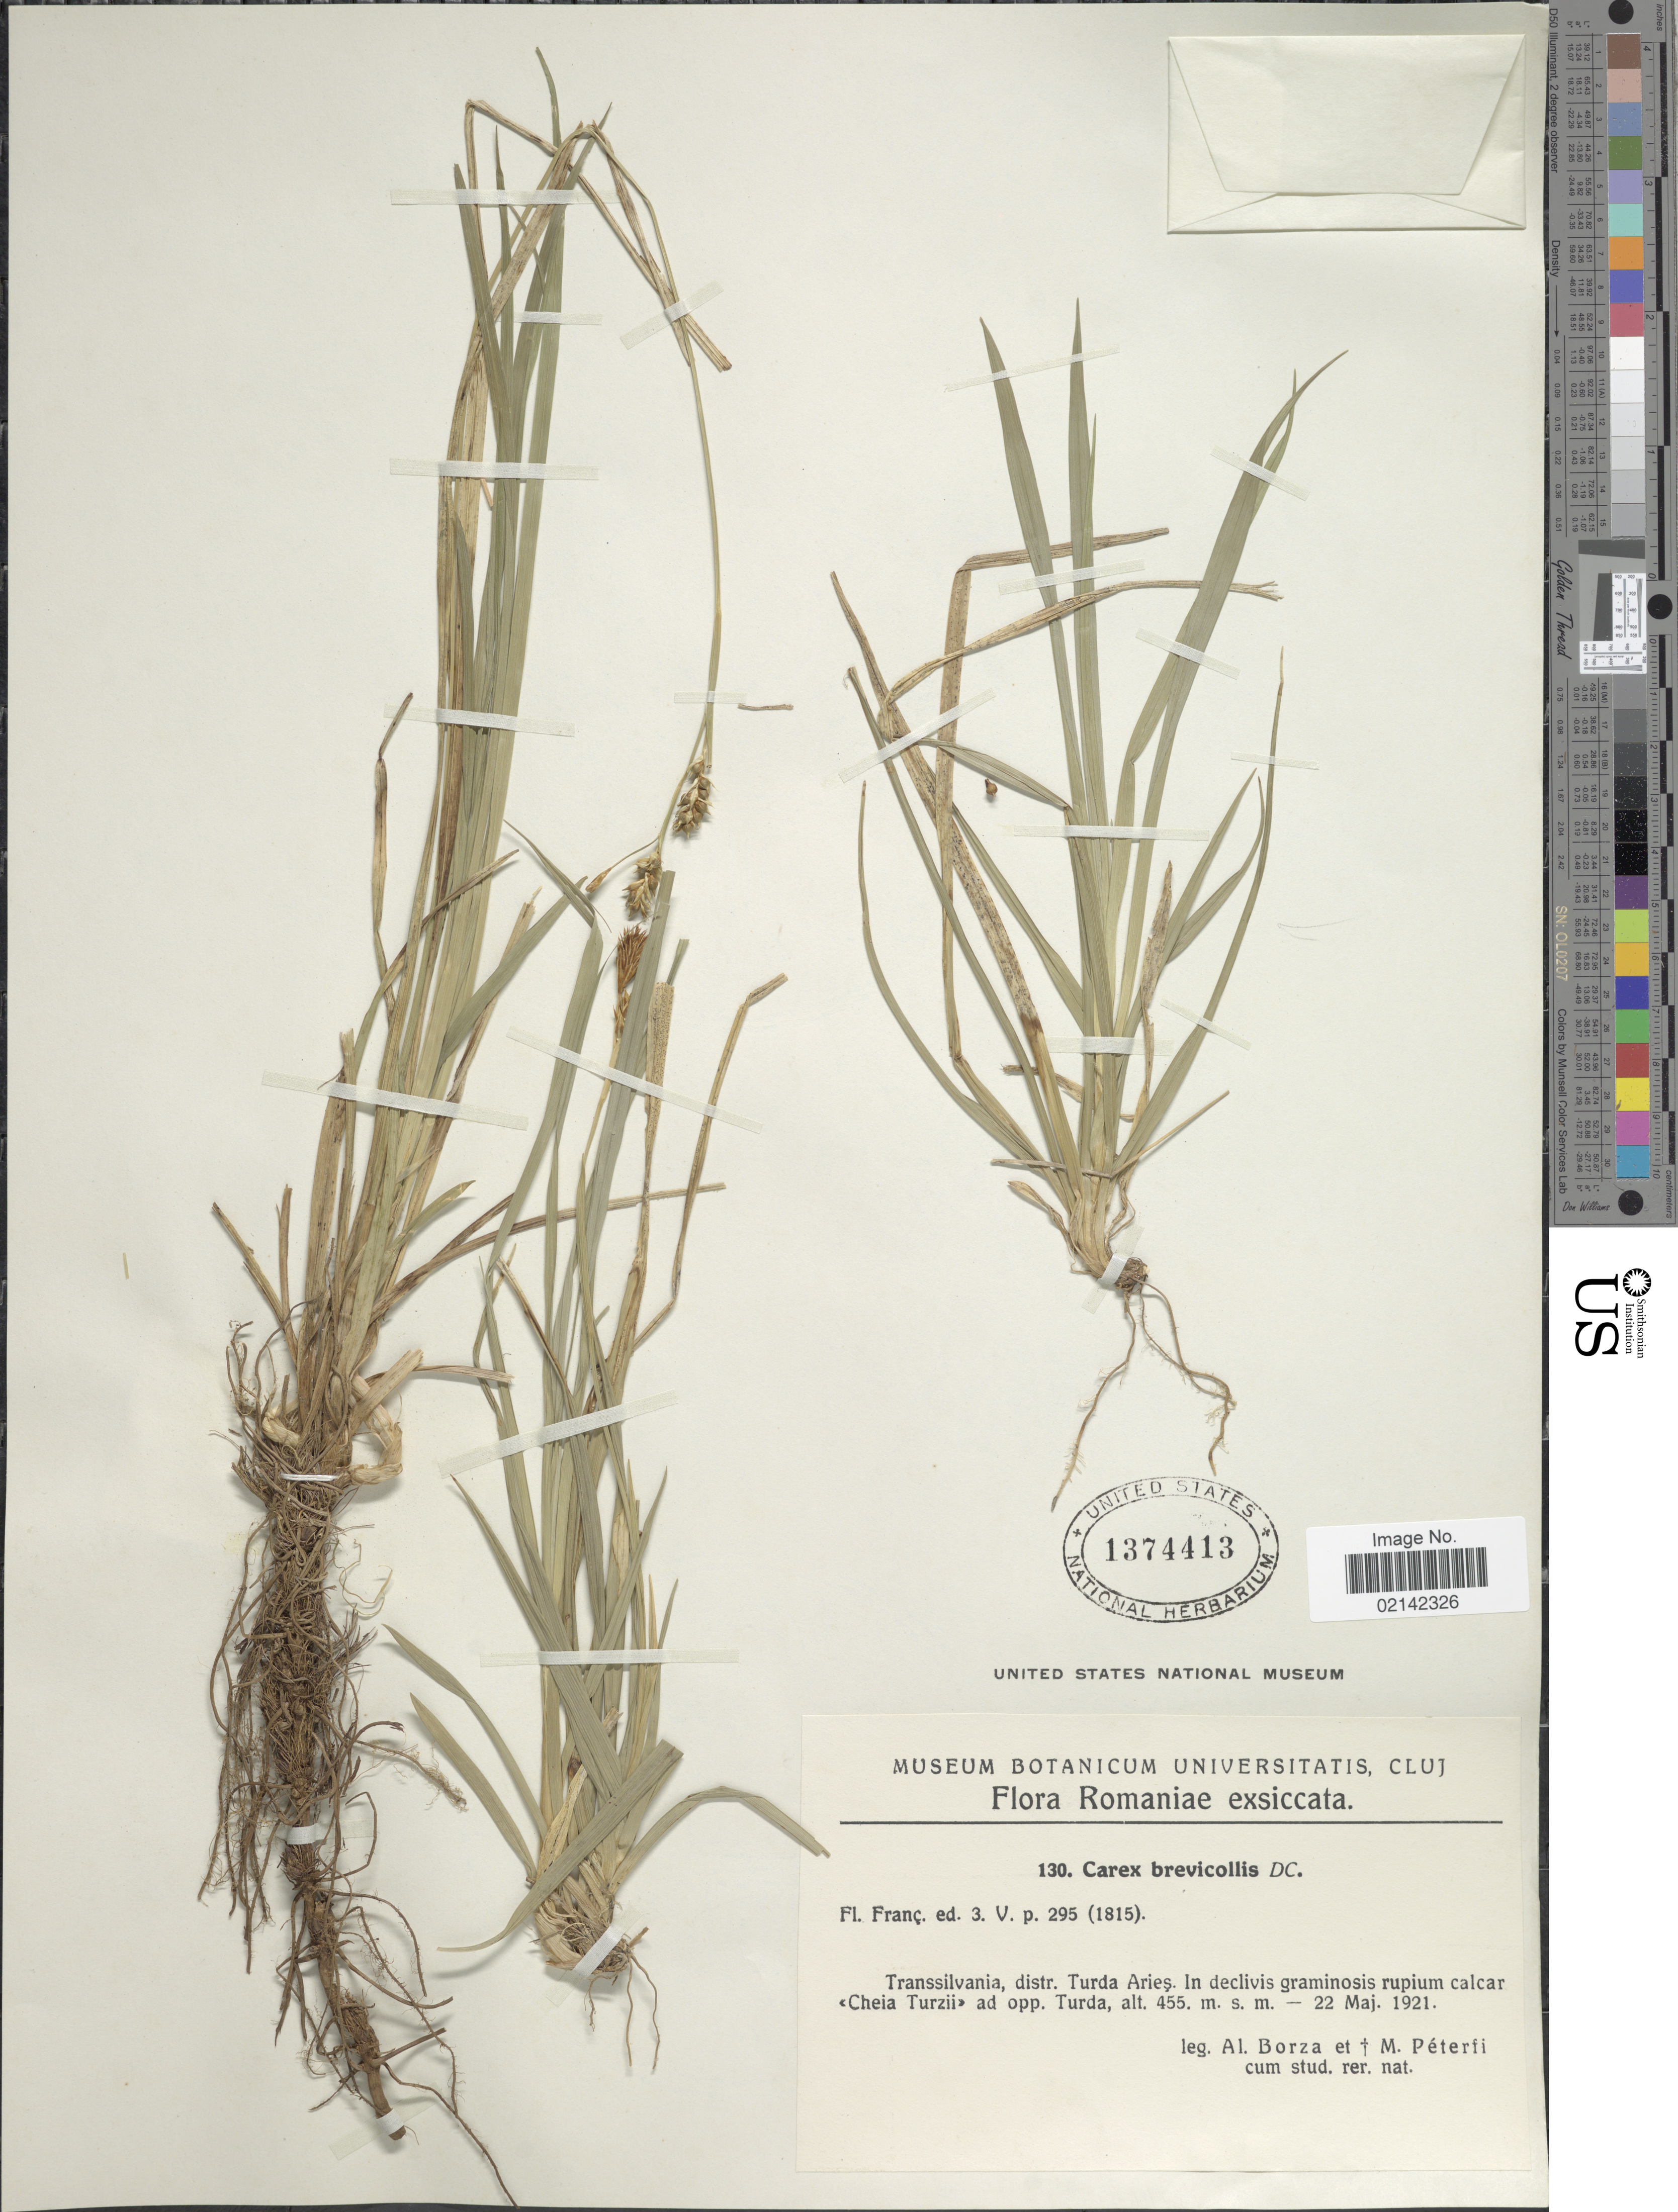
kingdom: Plantae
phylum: Tracheophyta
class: Liliopsida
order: Poales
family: Cyperaceae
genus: Carex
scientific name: Carex brevicollis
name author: DC.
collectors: A. Borza & M. Péterfi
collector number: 130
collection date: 1921-05-22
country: Romania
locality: Romaniae. Transsilvania, distr. Turda Aries, Cheia Turzii ad opp. Turda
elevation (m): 455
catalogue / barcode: US 1374413